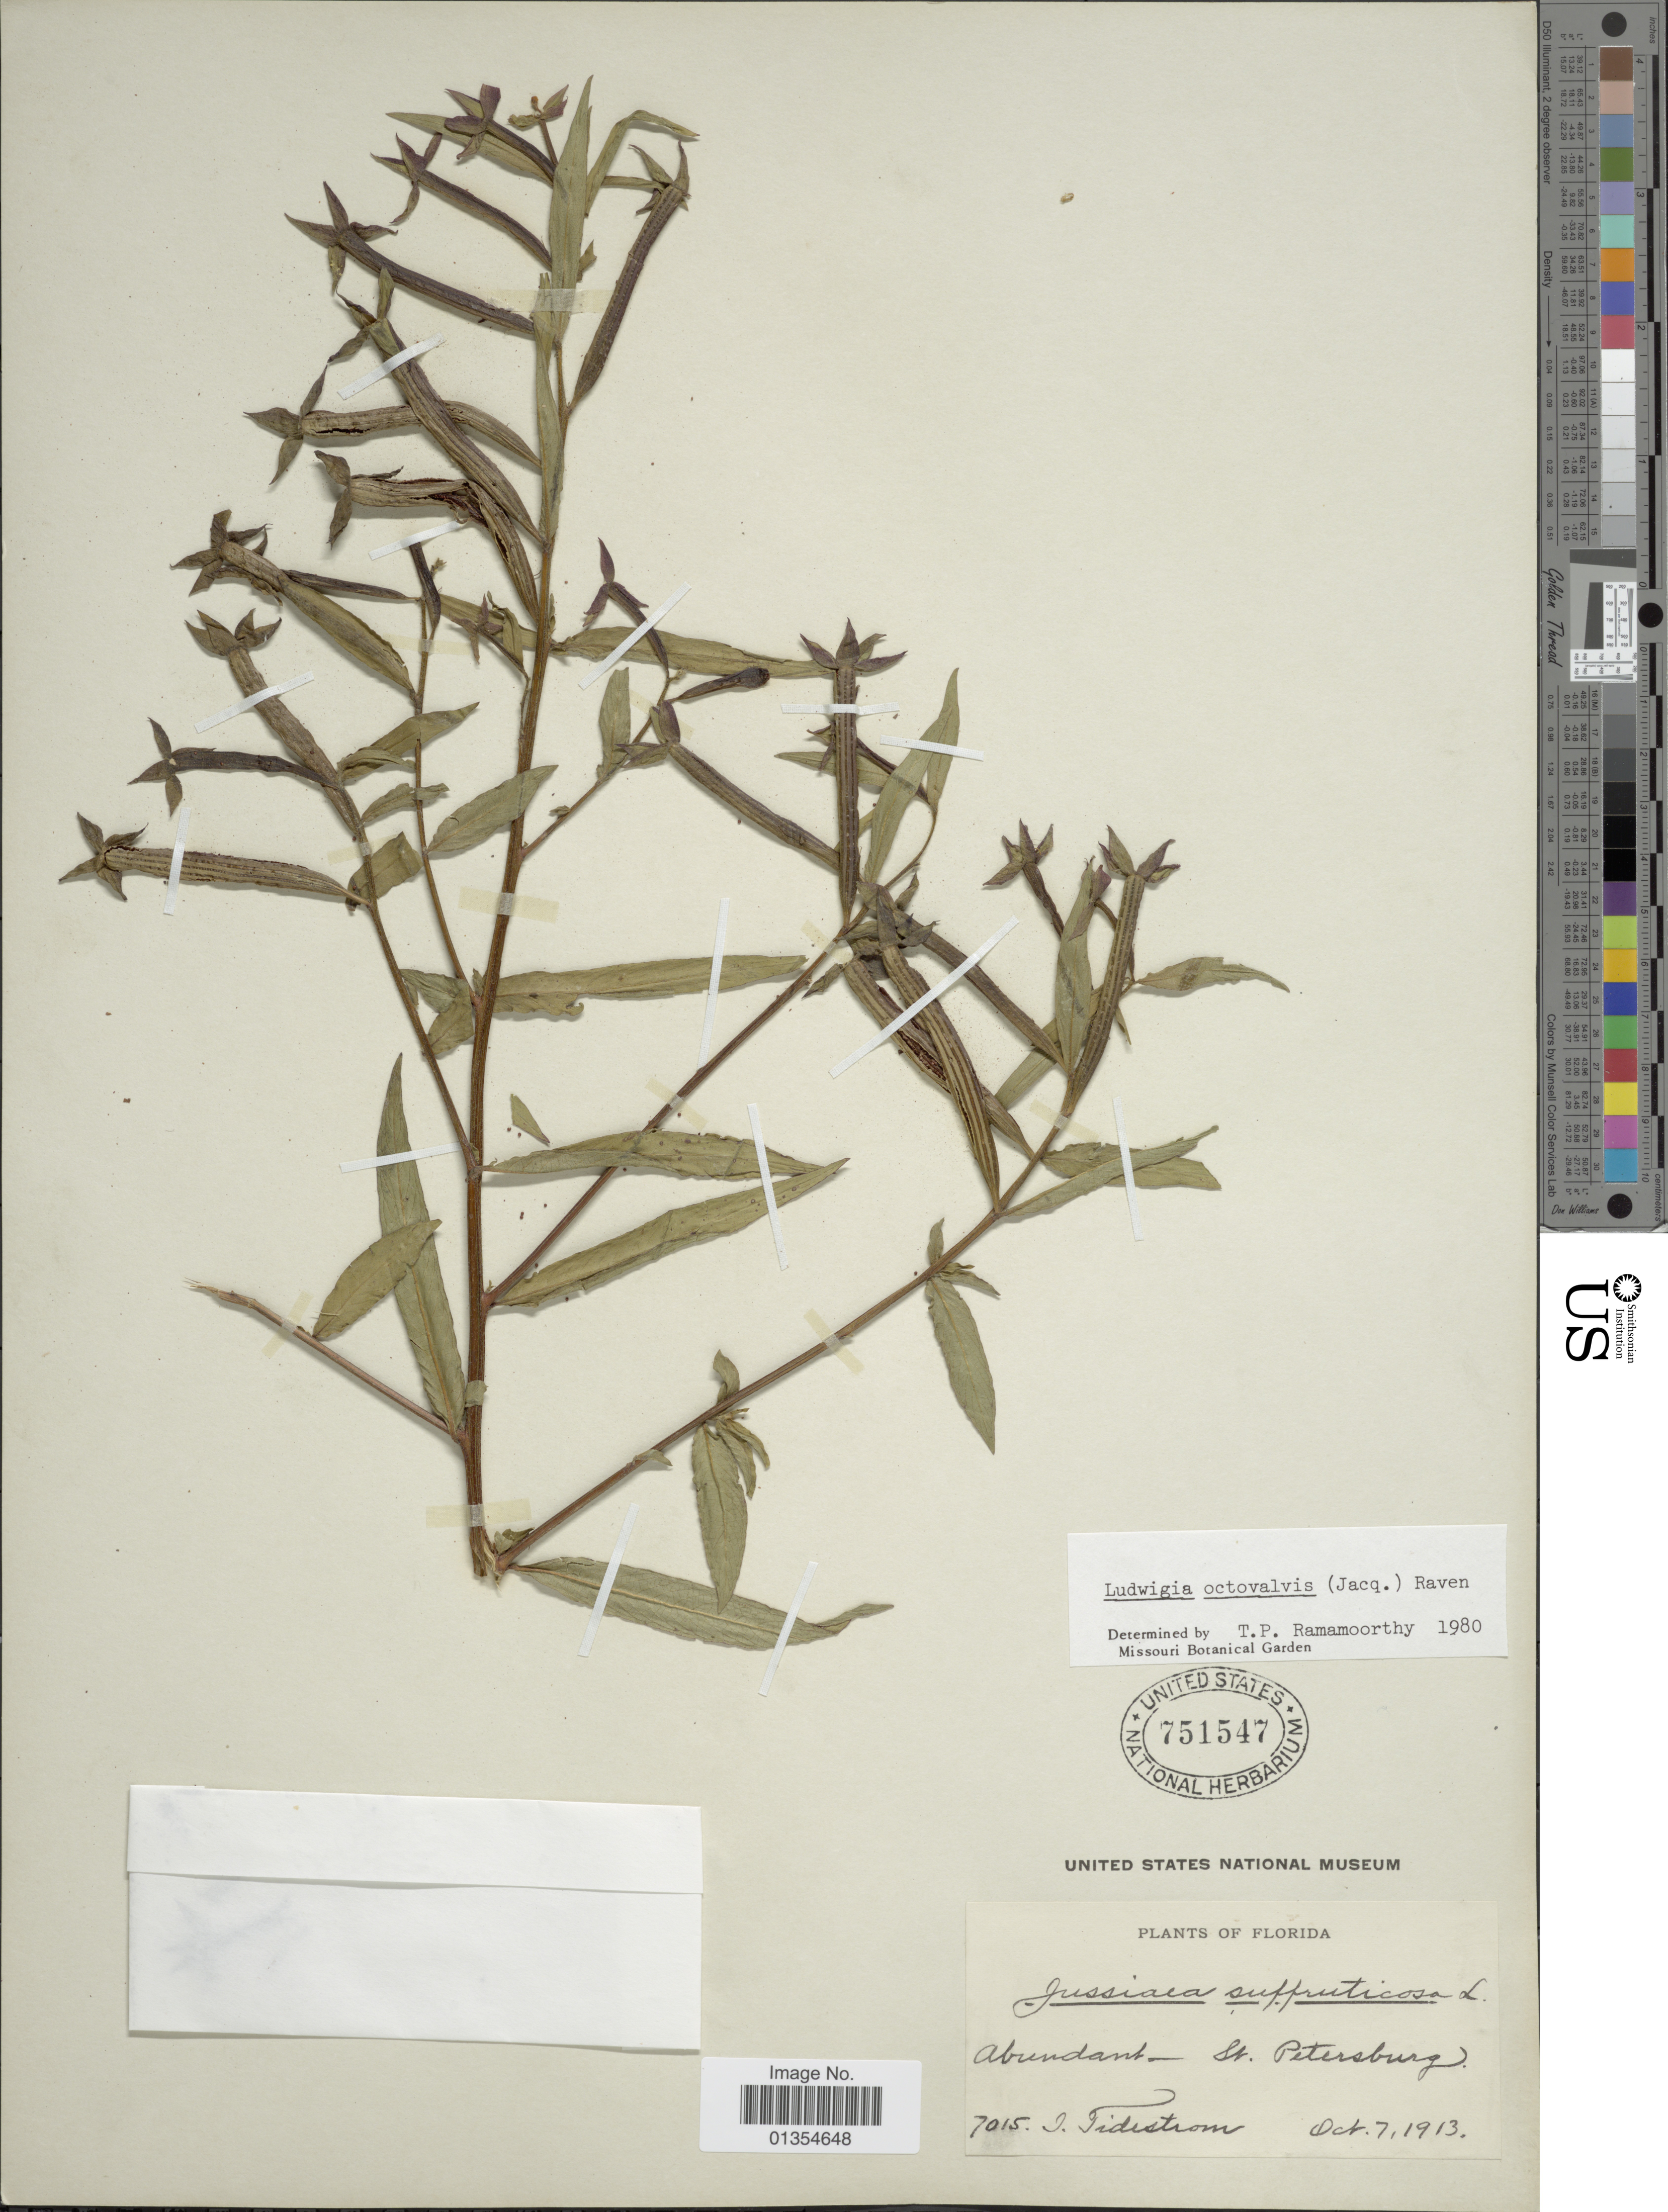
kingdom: Plantae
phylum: Tracheophyta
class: Magnoliopsida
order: Myrtales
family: Onagraceae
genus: Ludwigia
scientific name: Ludwigia octovalvis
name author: (Jacq.) P.H. Raven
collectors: I. Tidestrum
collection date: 1913-10-07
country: United States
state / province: Florida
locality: St. Petersburg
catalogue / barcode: US 751547